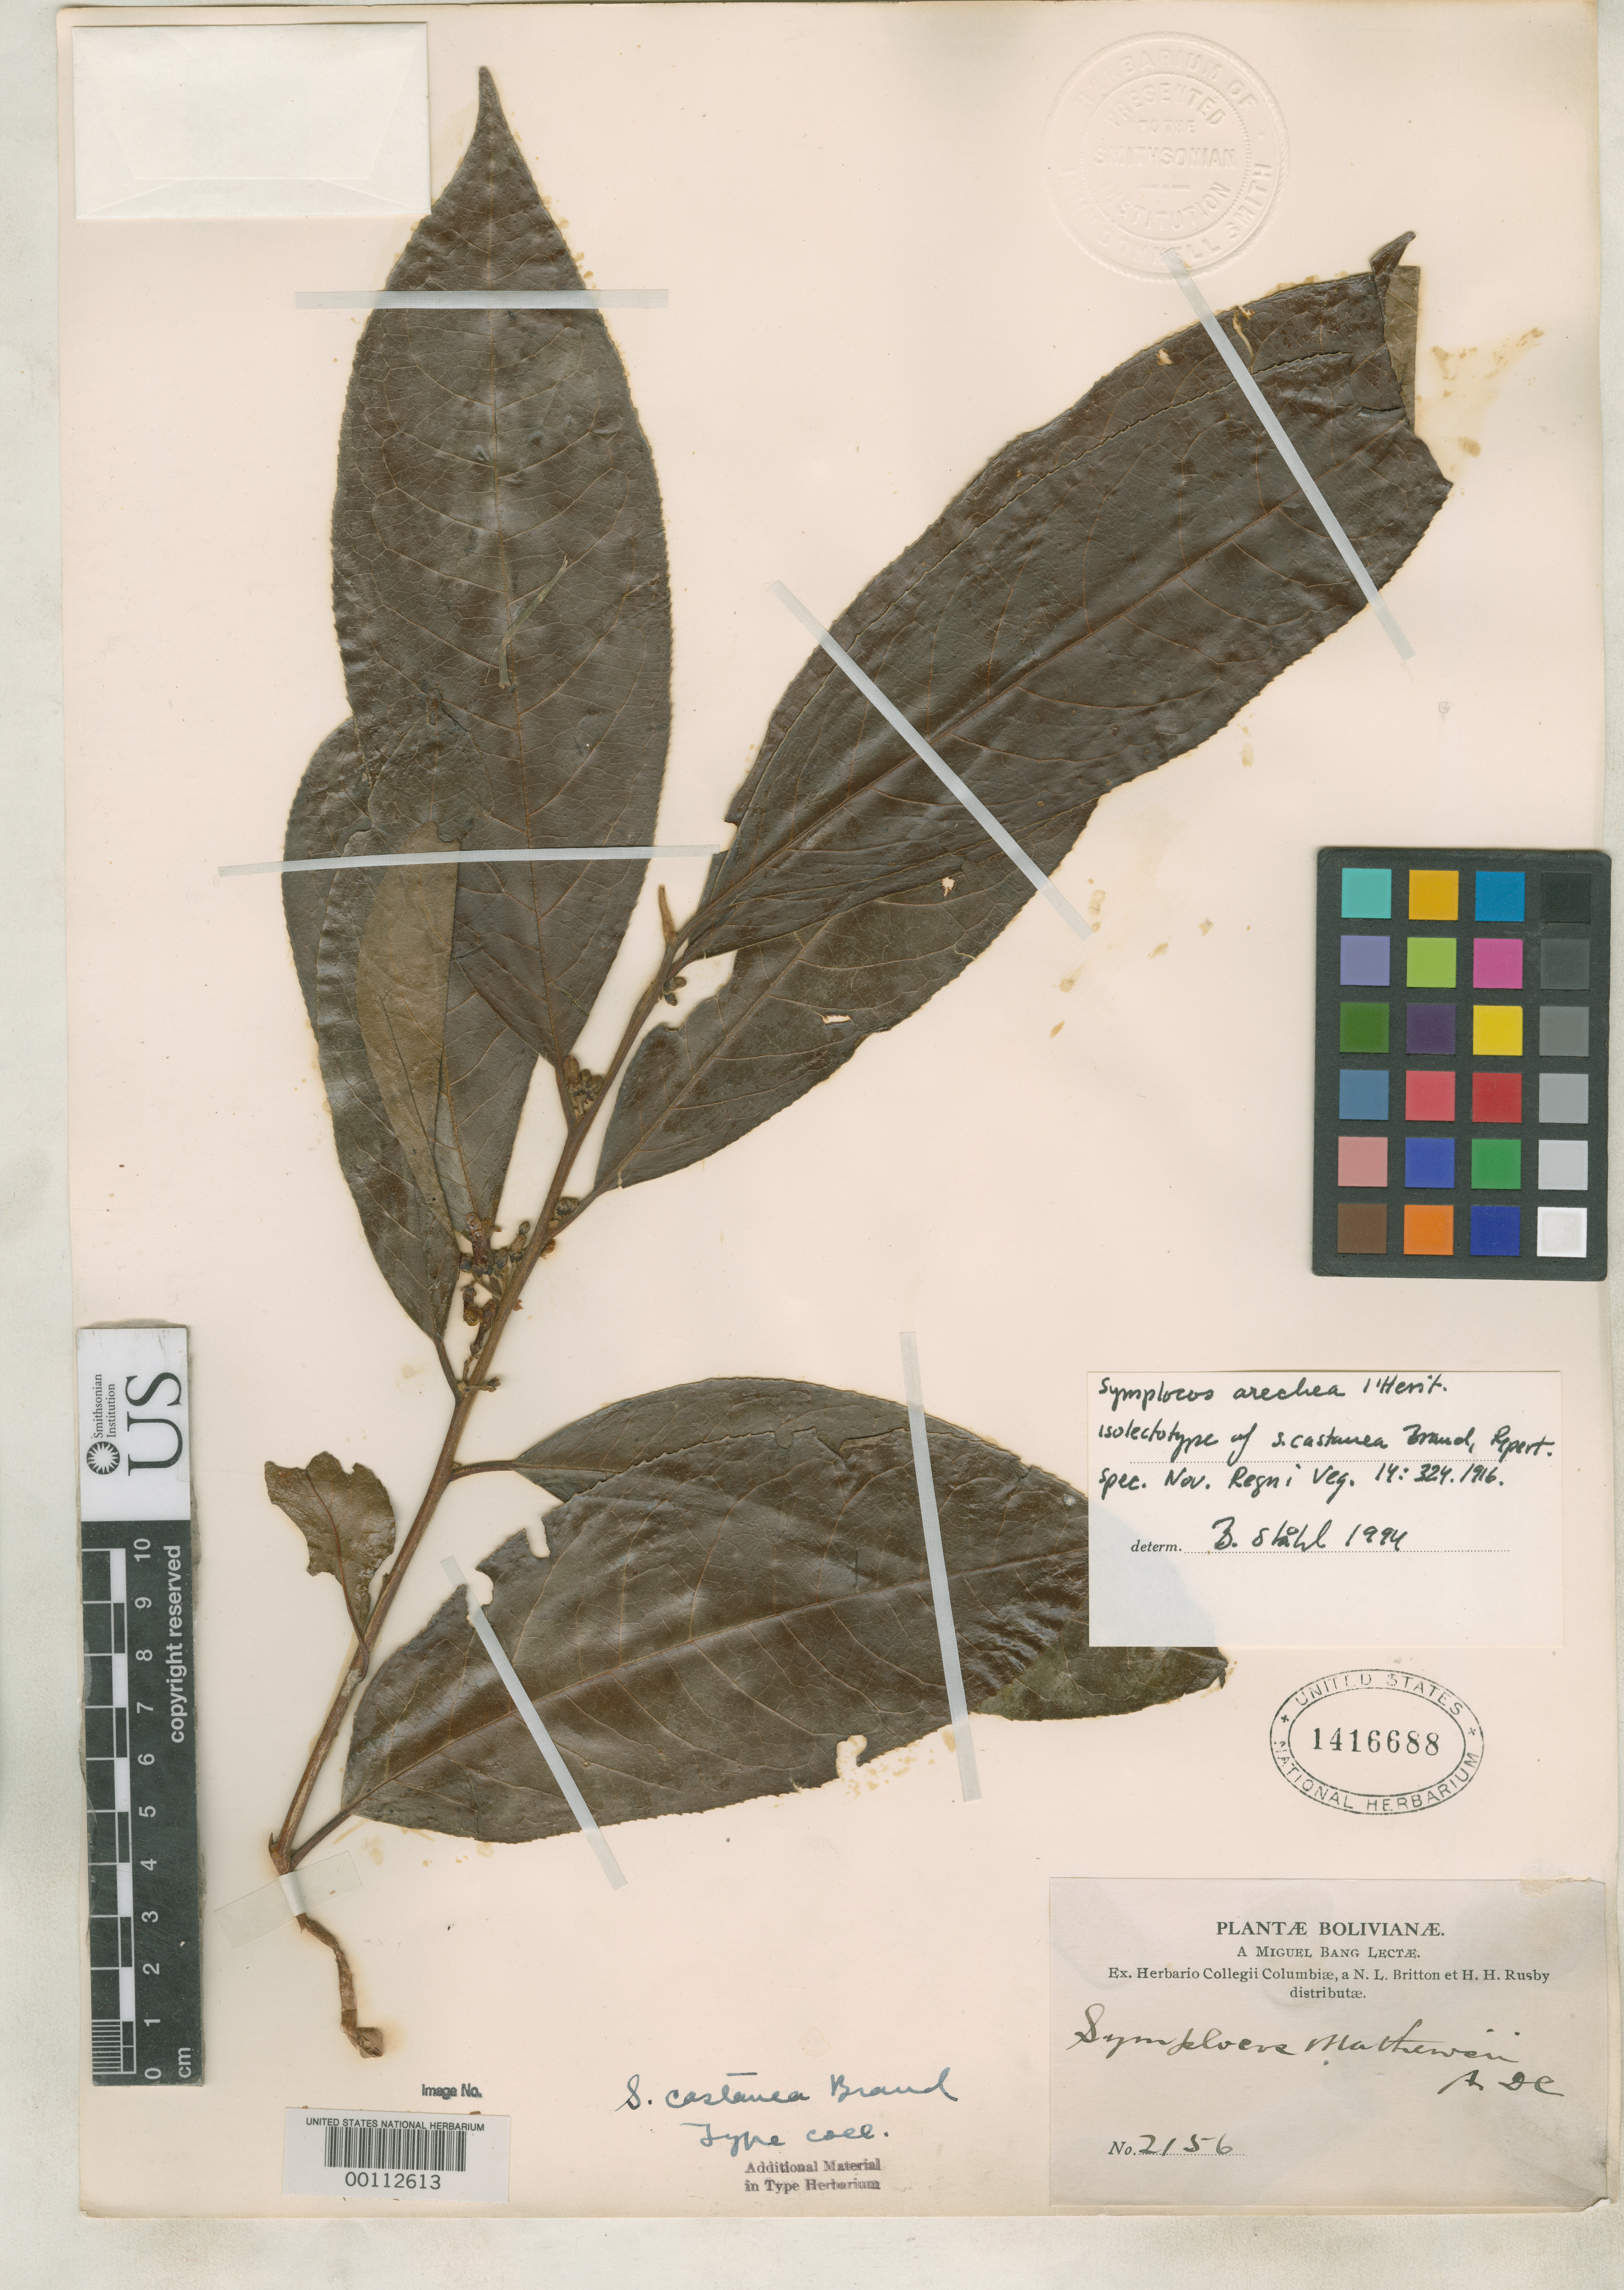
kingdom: Plantae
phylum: Tracheophyta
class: Magnoliopsida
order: Ericales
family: Symplocaceae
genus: Symplocos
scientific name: Symplocos castanea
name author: Brand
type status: Isolectotype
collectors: M. Bang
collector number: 2156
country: Bolivia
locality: Angabe.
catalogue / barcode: US 1416688